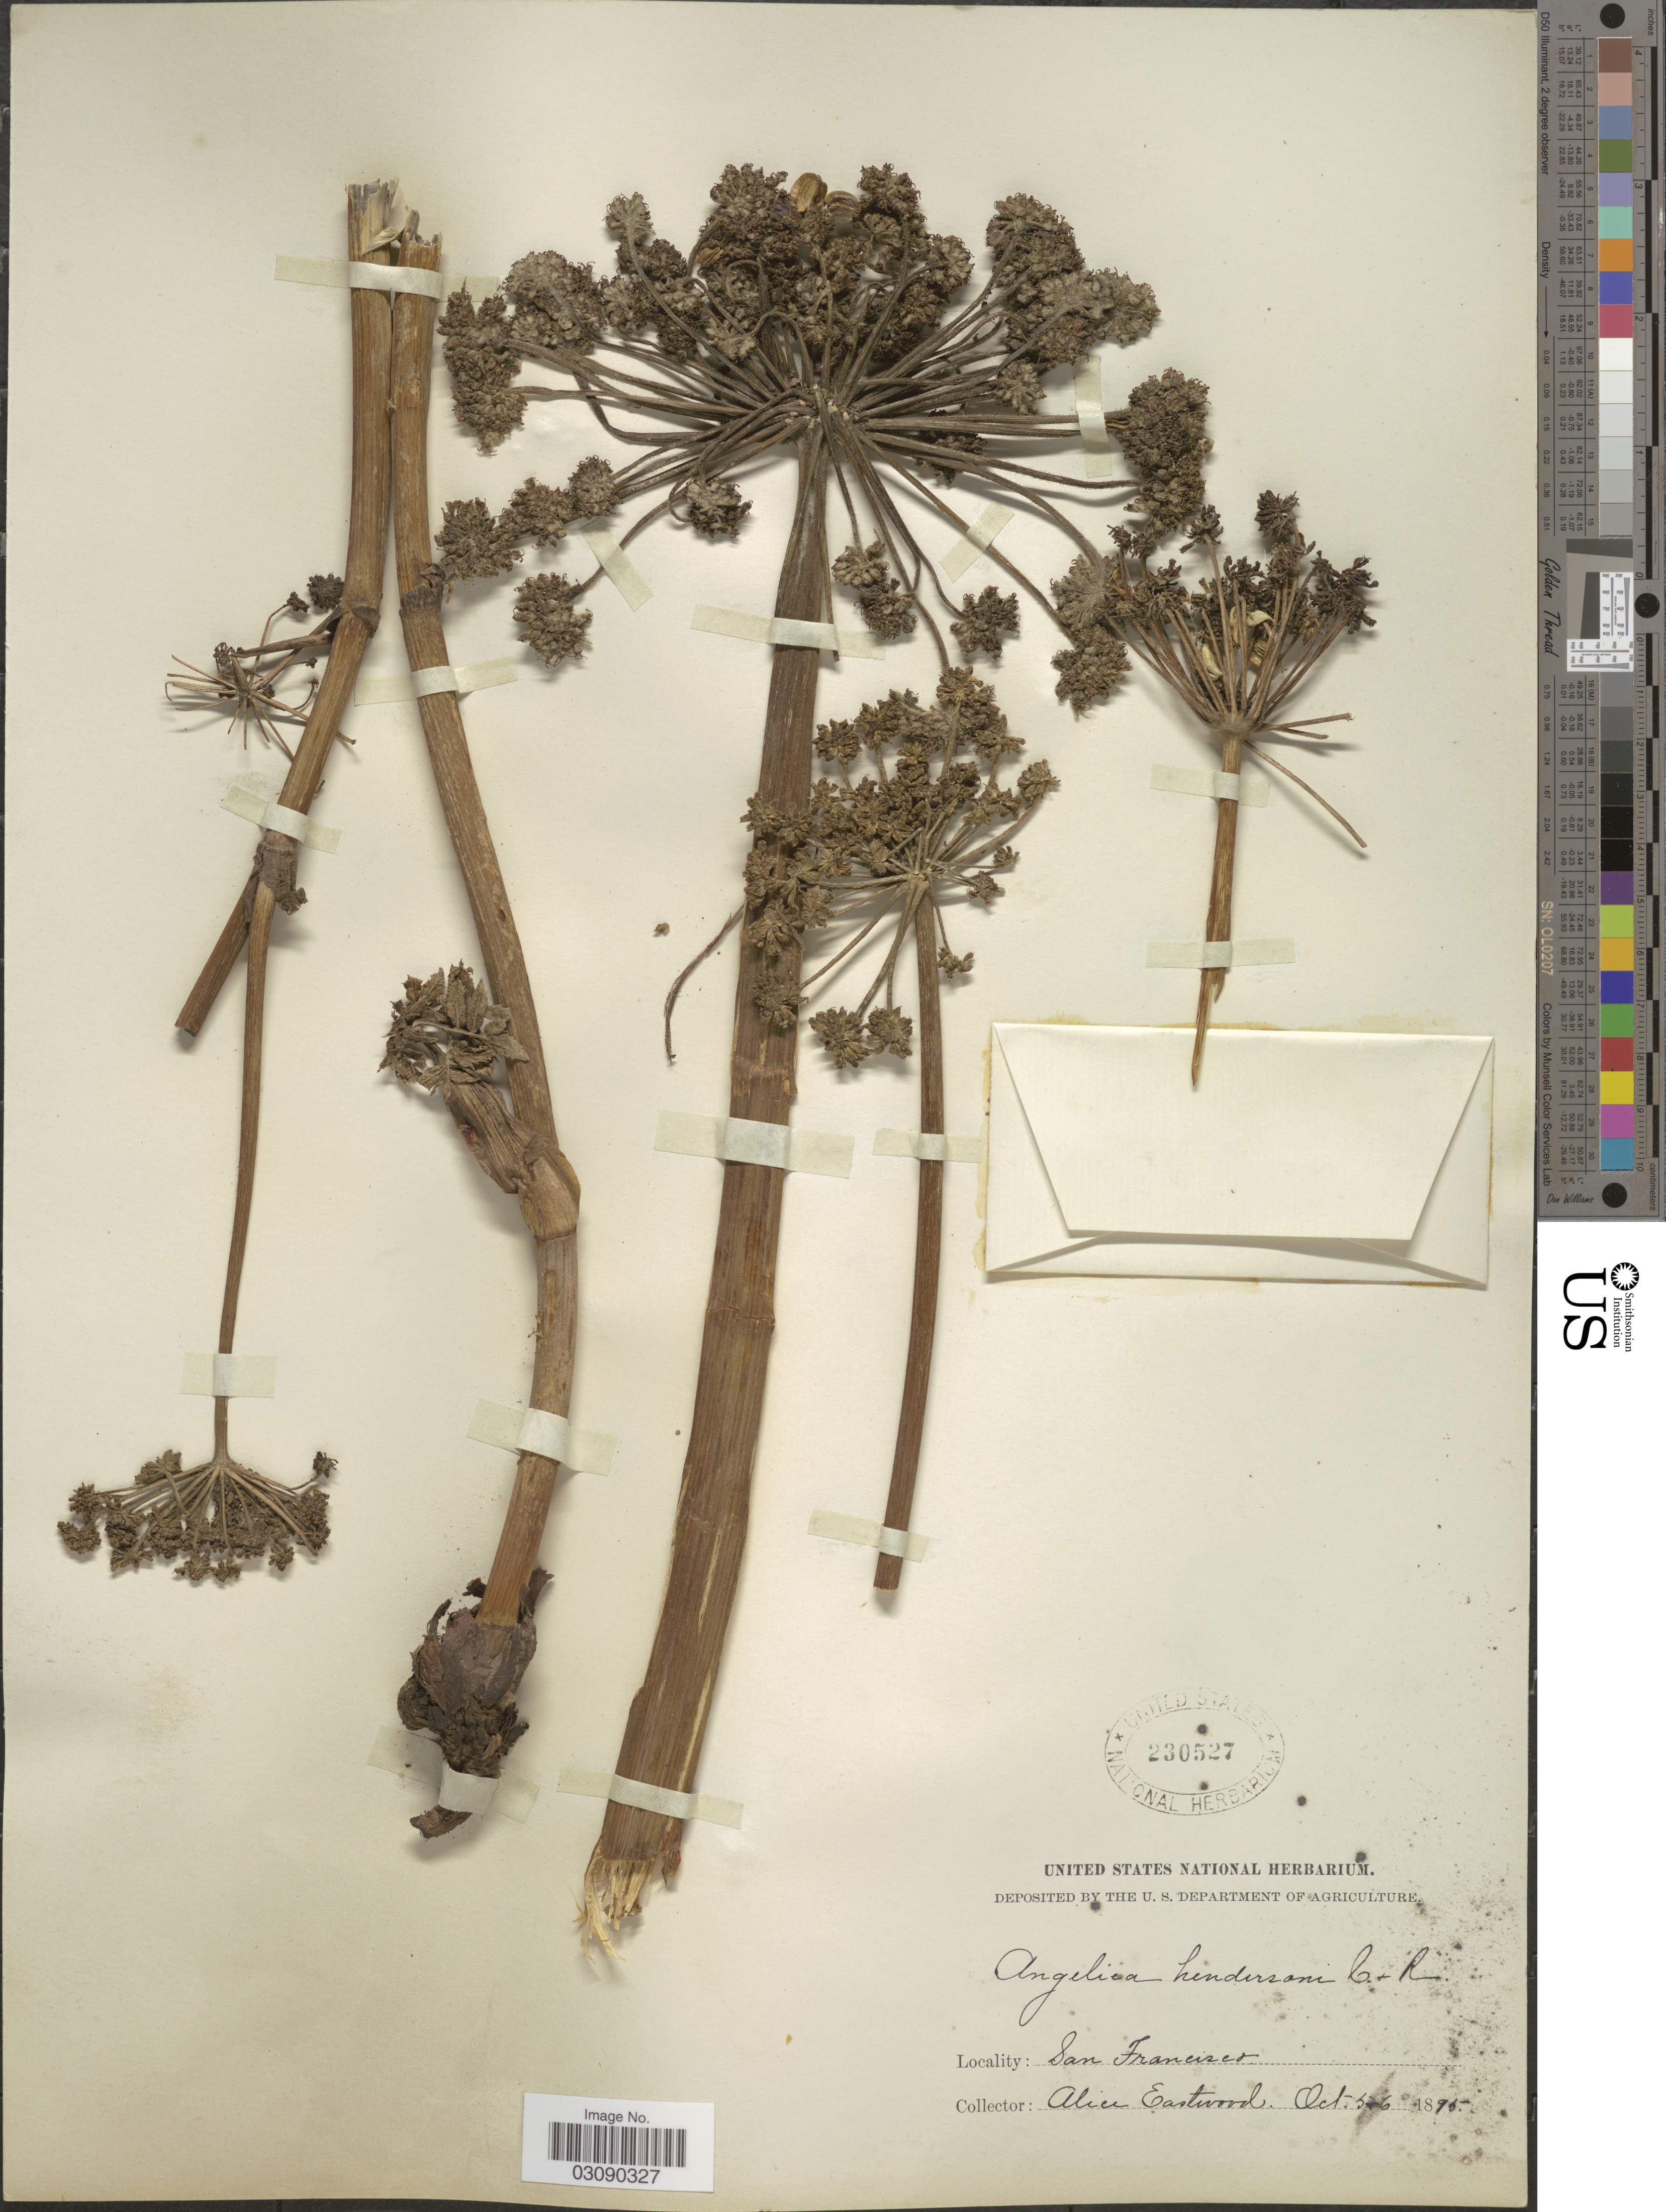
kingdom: Plantae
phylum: Tracheophyta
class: Magnoliopsida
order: Apiales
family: Apiaceae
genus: Angelica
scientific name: Angelica hendersonii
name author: J.M. Coult. & Rose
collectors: A. Eastwood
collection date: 1895-10-05/1895-10-06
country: United States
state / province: California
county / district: San Francisco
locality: San Francisco.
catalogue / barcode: US 230527